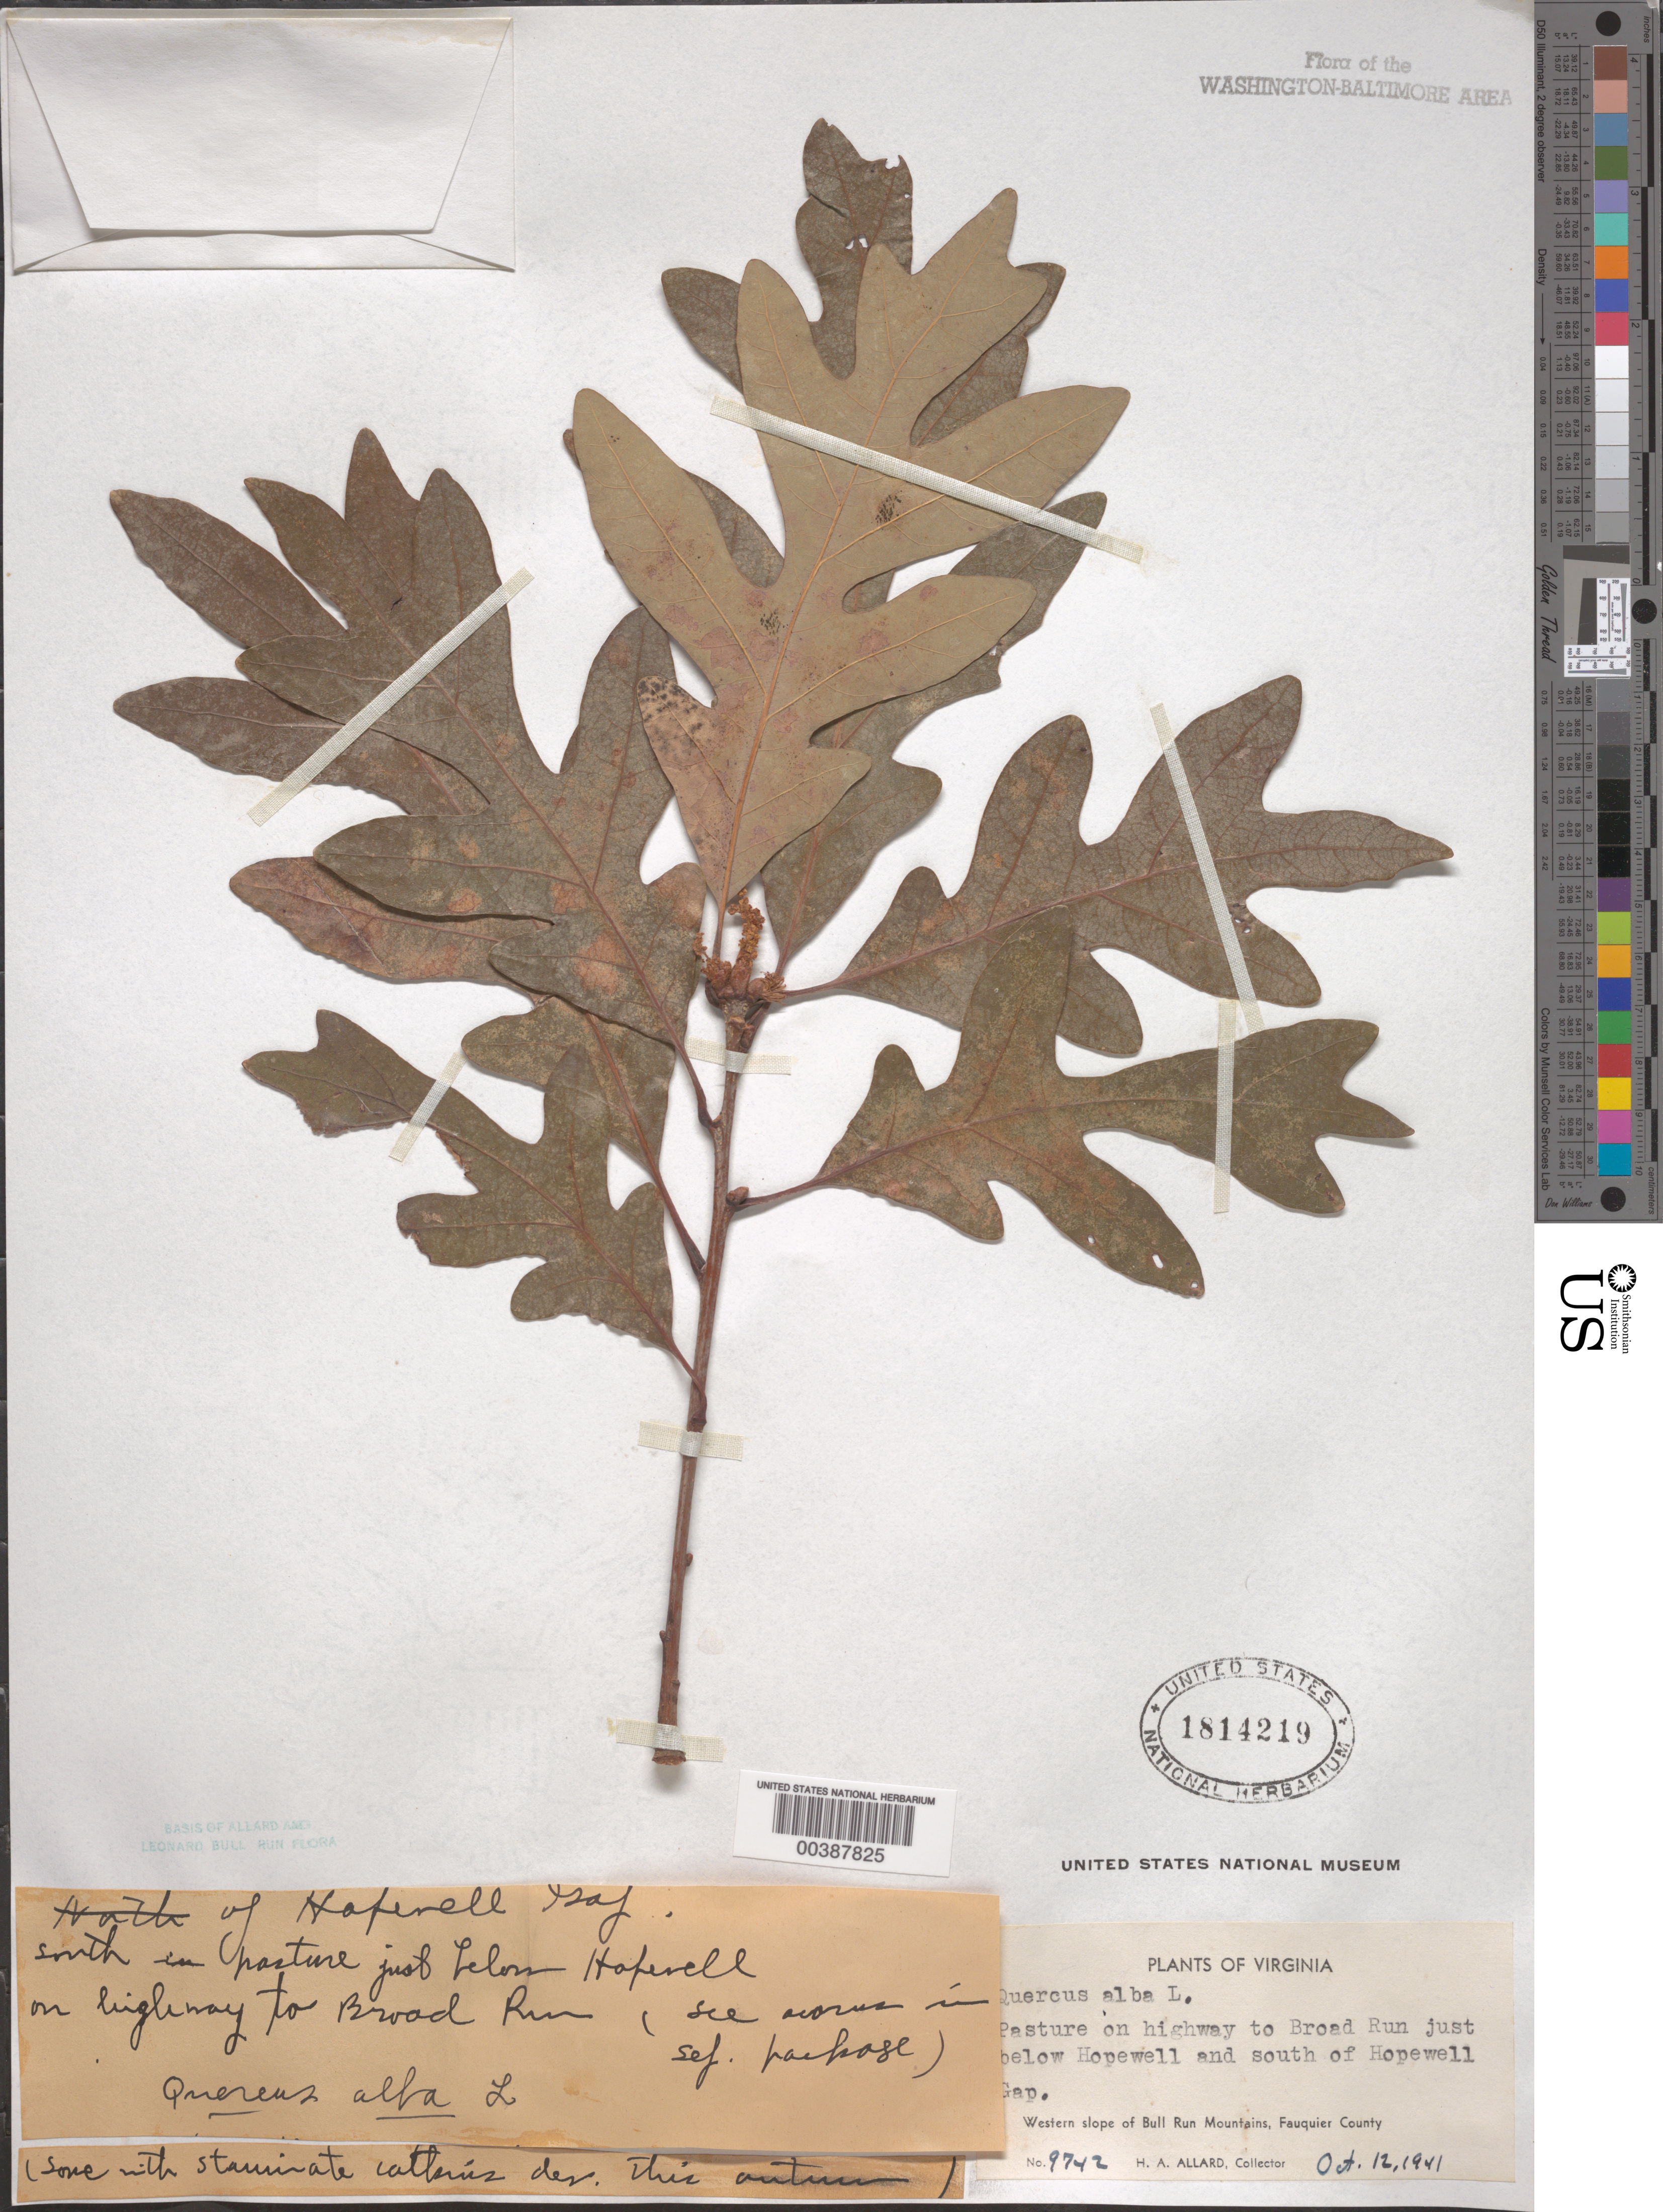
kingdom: Plantae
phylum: Tracheophyta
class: Magnoliopsida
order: Fagales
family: Fagaceae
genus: Quercus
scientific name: Quercus alba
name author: L.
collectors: H. A. Allard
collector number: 9742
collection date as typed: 12 Oct 1941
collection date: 1941-10-12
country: United States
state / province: Virginia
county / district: Fauquier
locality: Broad Run just below Hopewell and south of Hopewell Gap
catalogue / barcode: US 1814219